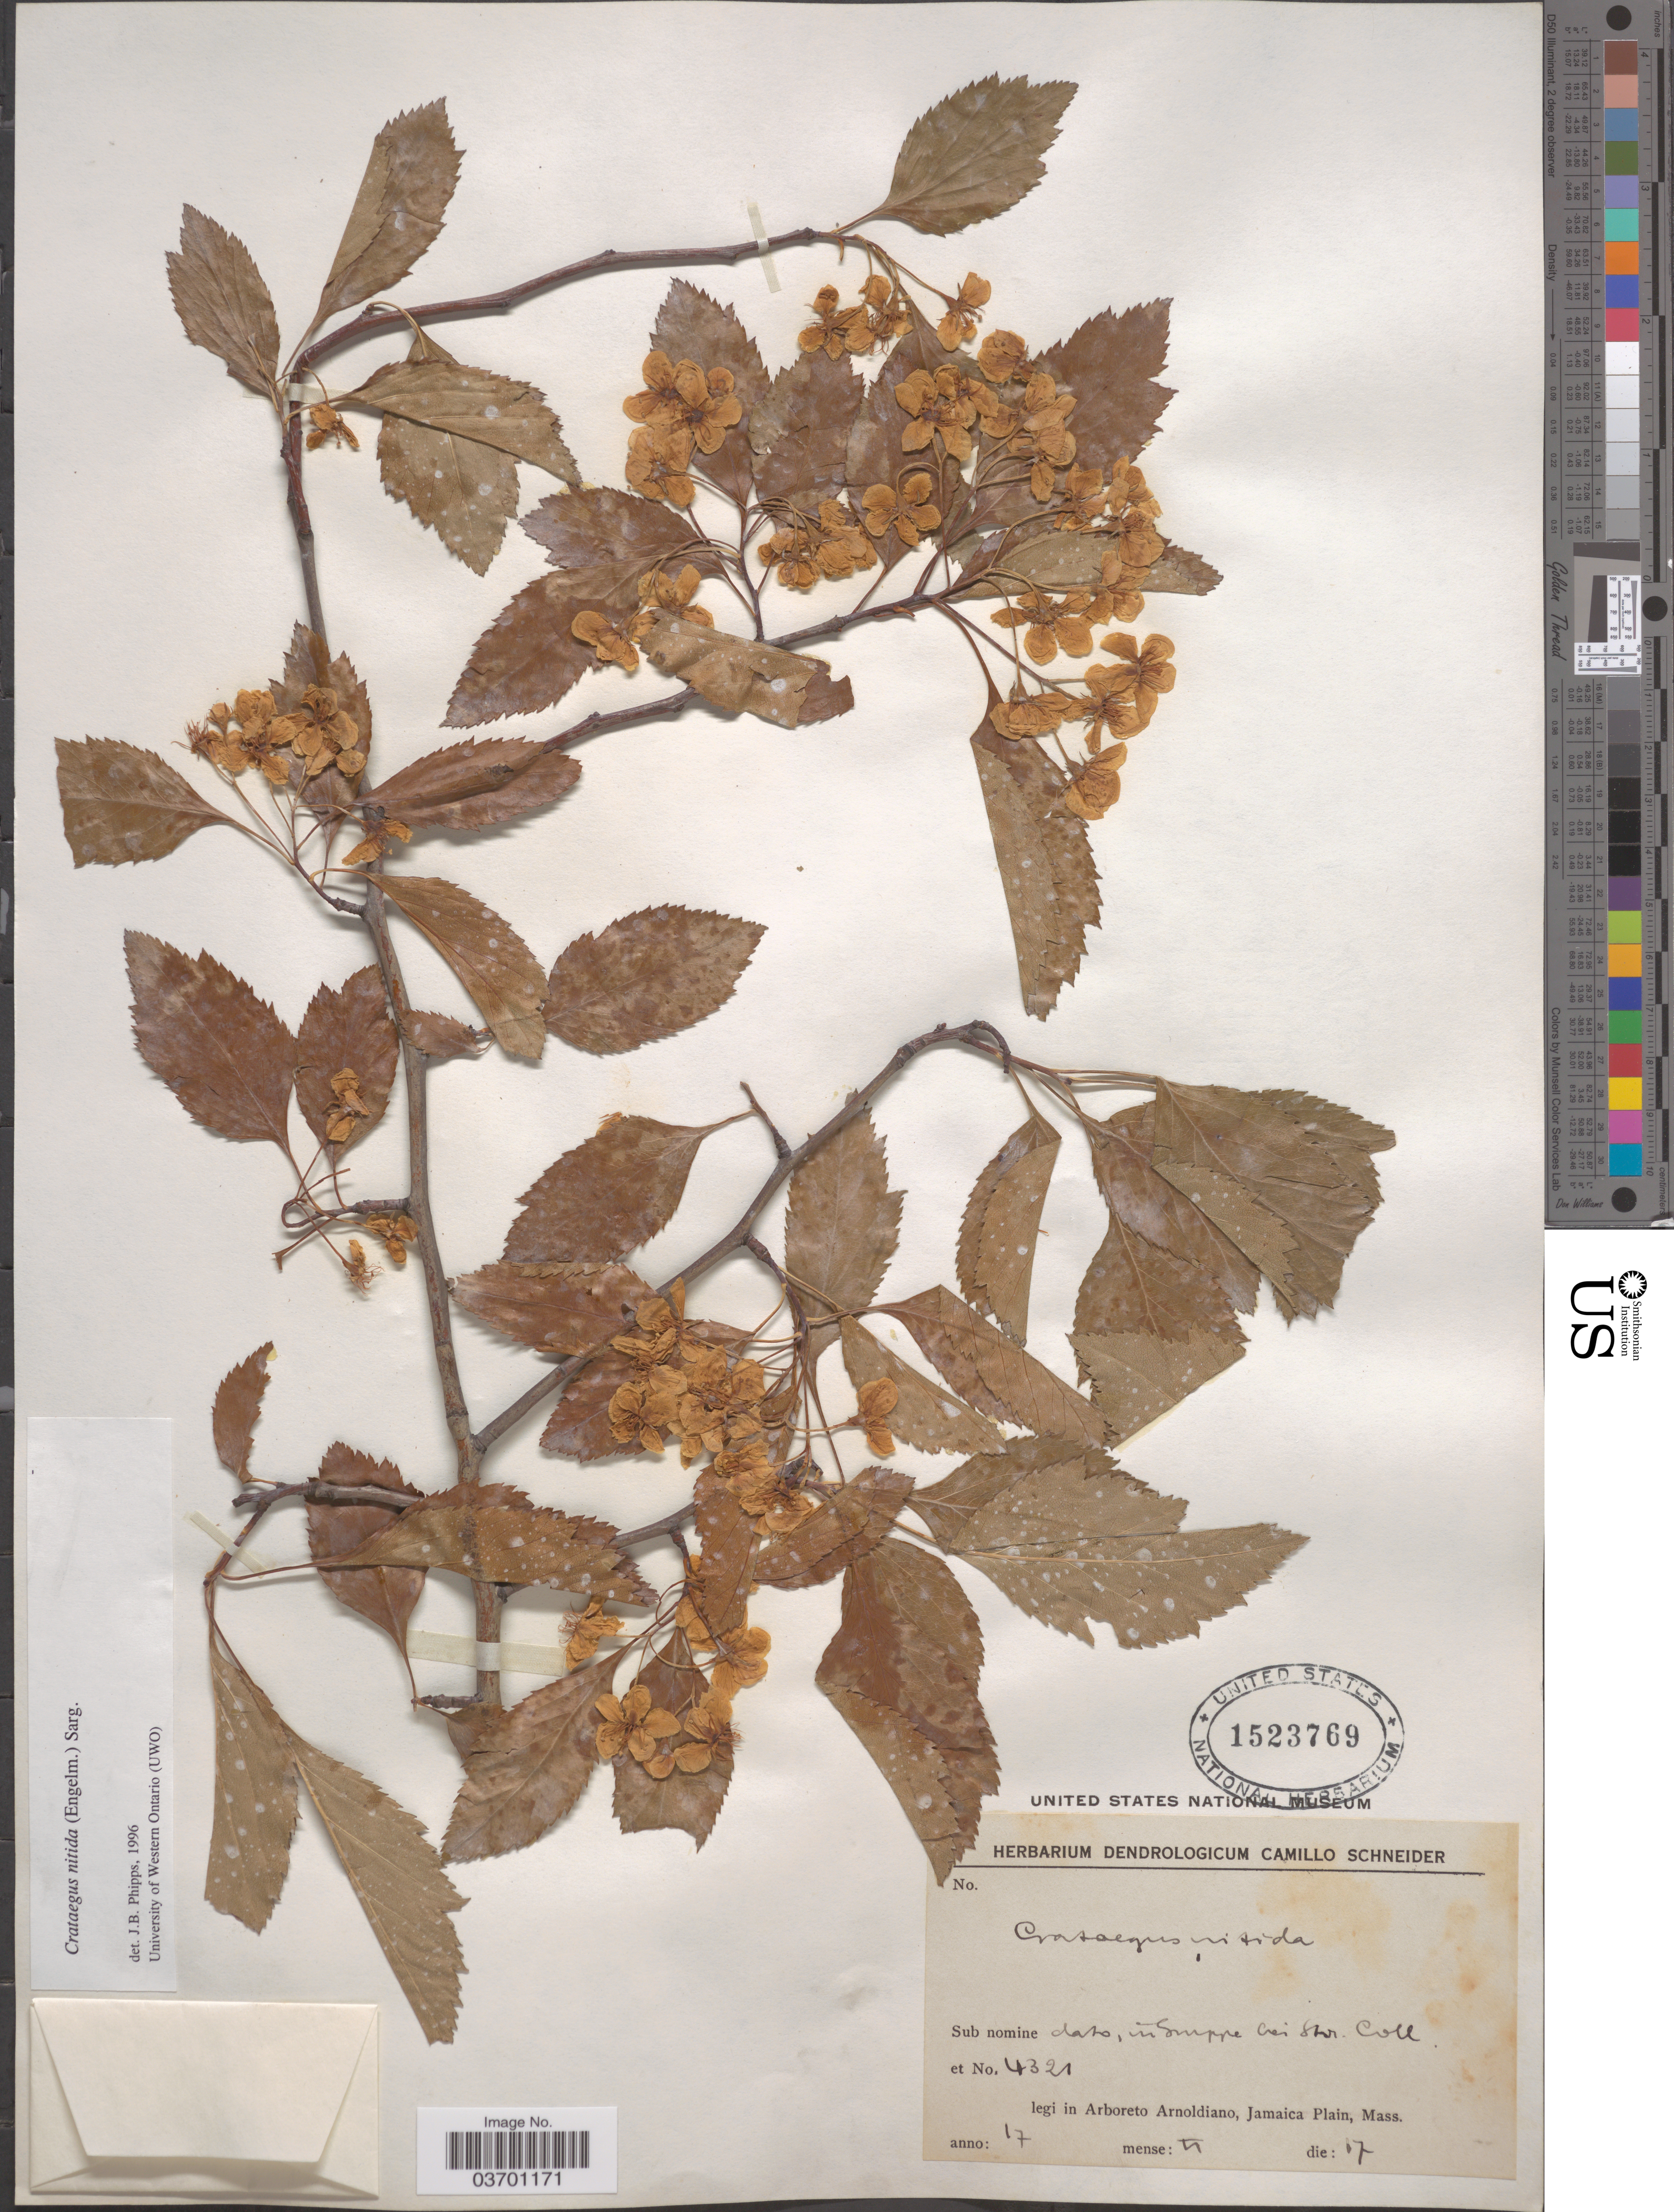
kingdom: Plantae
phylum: Tracheophyta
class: Magnoliopsida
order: Rosales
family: Rosaceae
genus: Crataegus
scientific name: Crataegus nitida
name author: (Engelm. ex Britton & N.E. Br.) Sarg.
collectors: ex herb. Dendrologicum C. Schneider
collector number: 4321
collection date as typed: Transcribed d/m/y: 17/6/17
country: United States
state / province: Massachusetts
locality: Arboreto Arnoldiano, Jamaica Plain.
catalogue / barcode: US 1523769